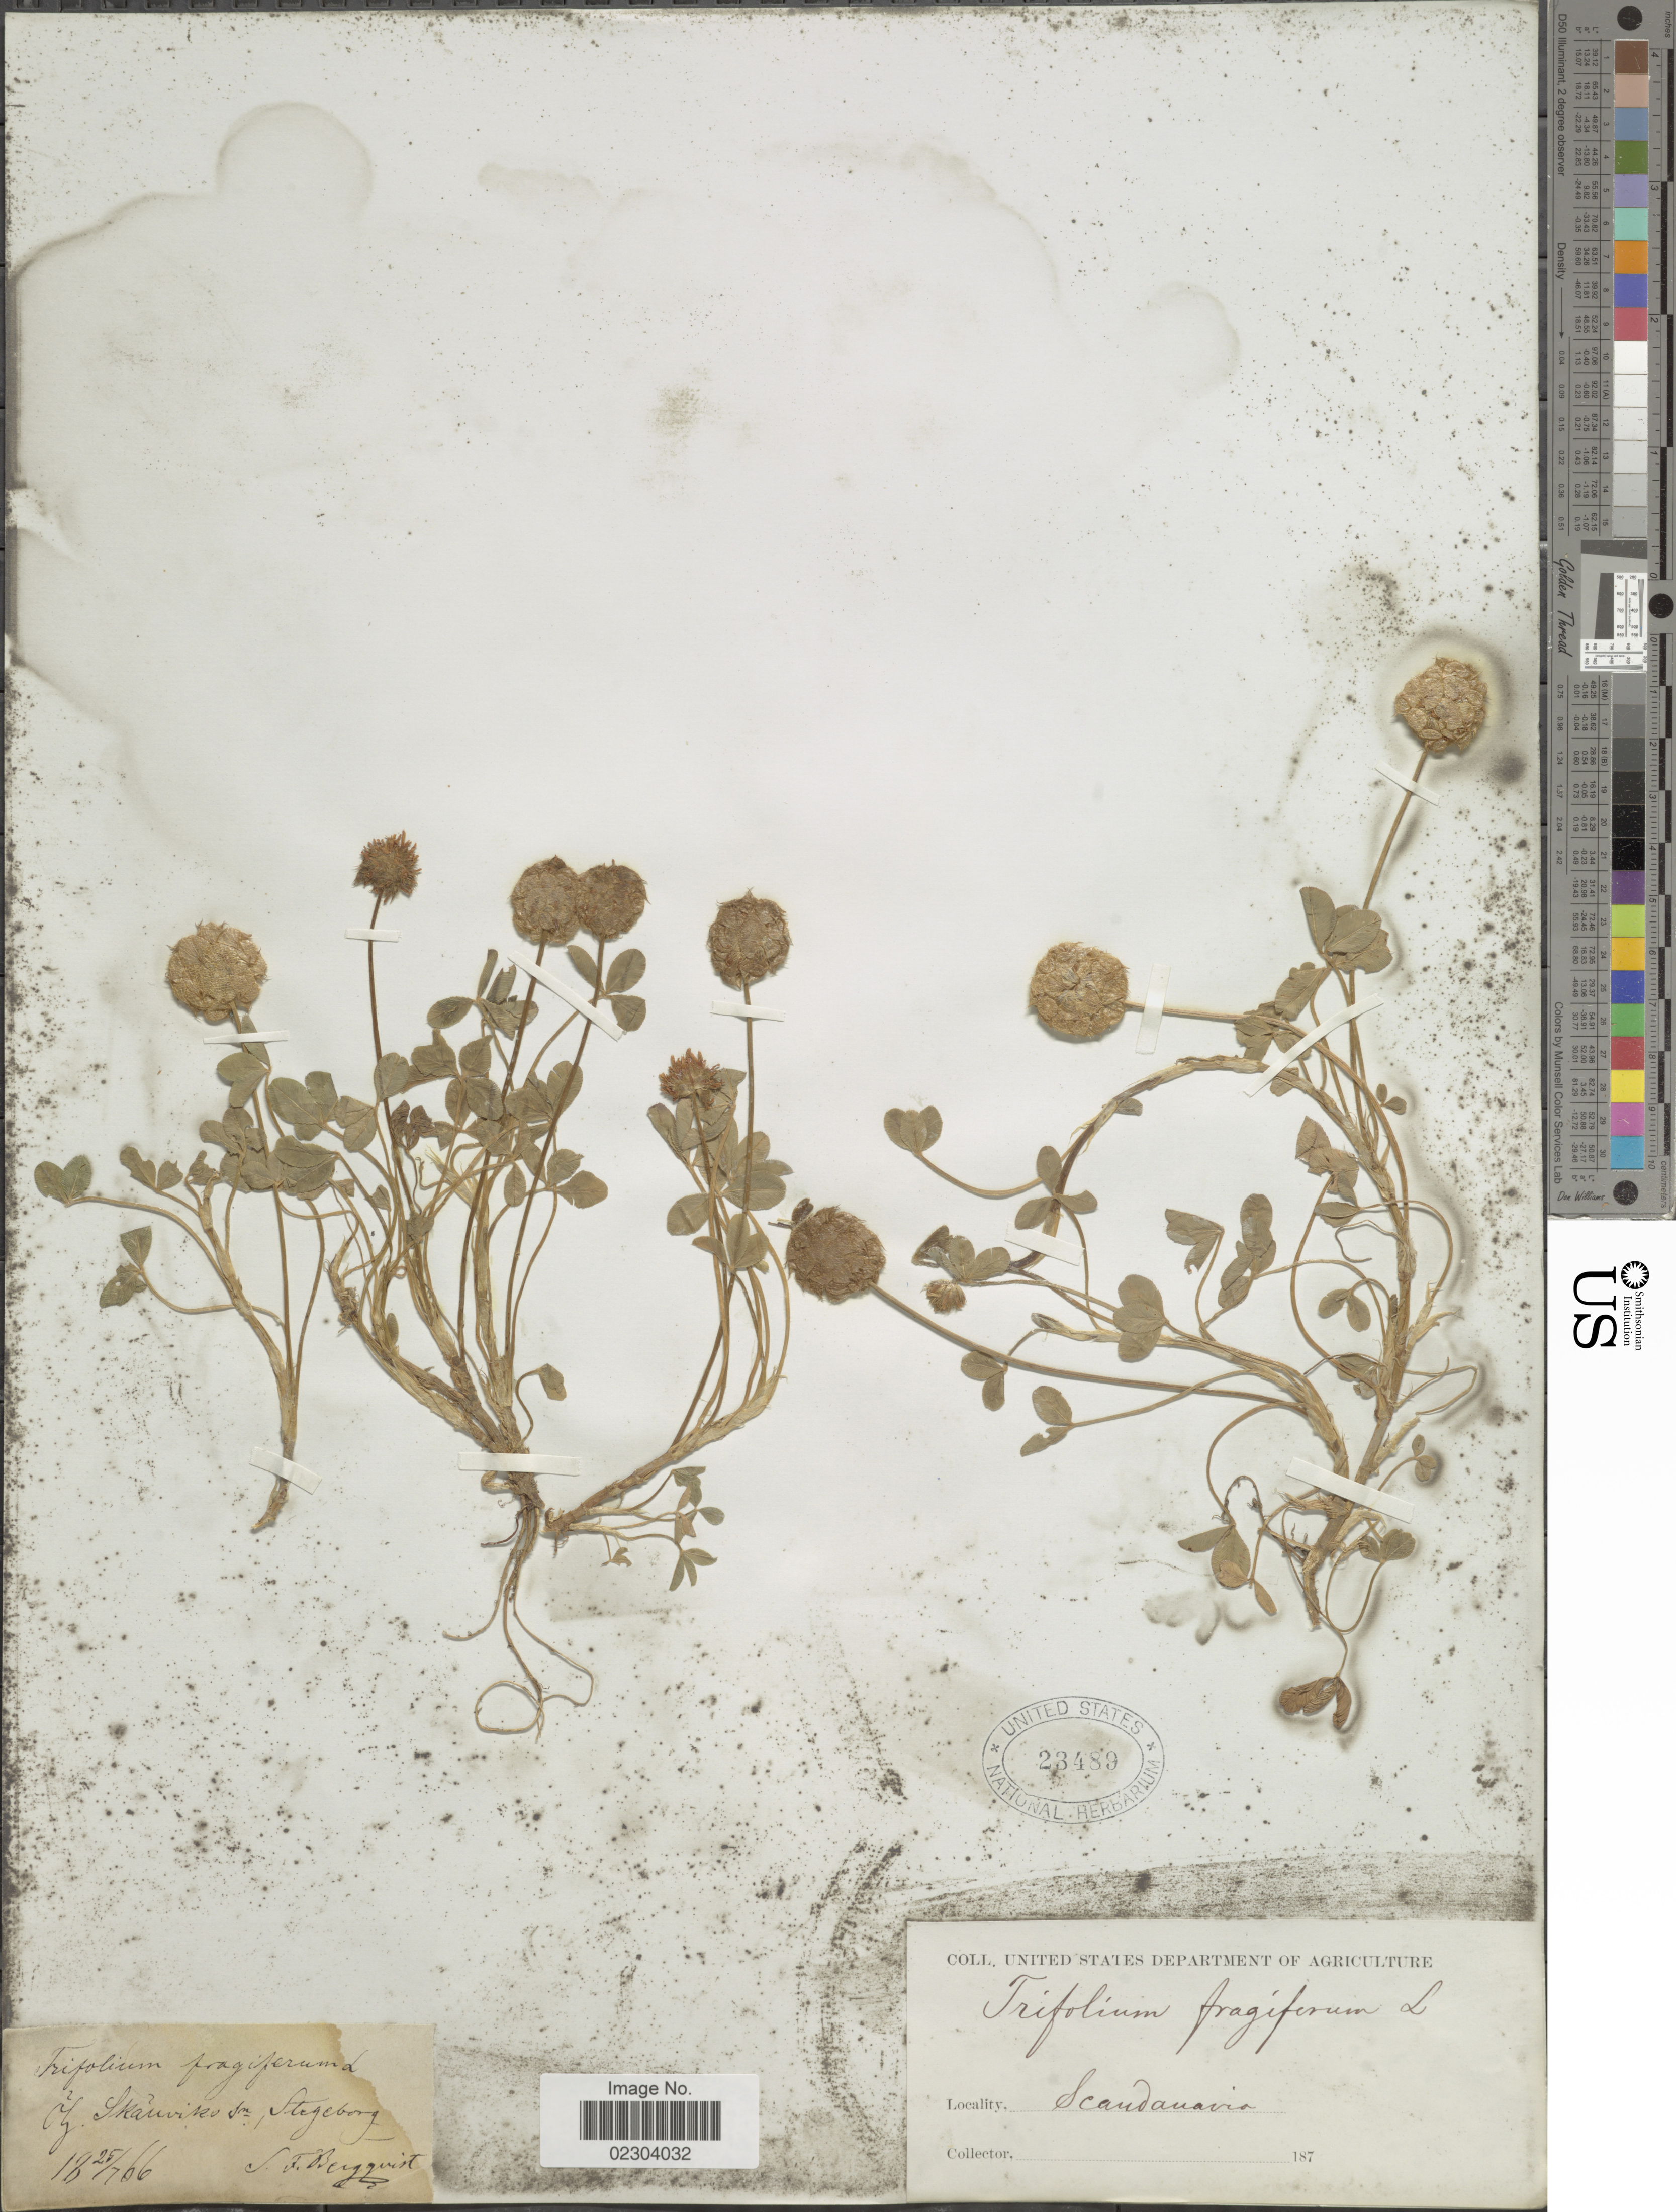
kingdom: Plantae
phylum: Tracheophyta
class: Magnoliopsida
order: Fabales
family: Fabaceae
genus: Trifolium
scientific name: Trifolium fragiferum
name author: L.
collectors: Bergquist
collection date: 1866-07-25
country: Sweden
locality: Scandanavia, Skarnviks sn. Stegeborg.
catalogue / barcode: US 23489